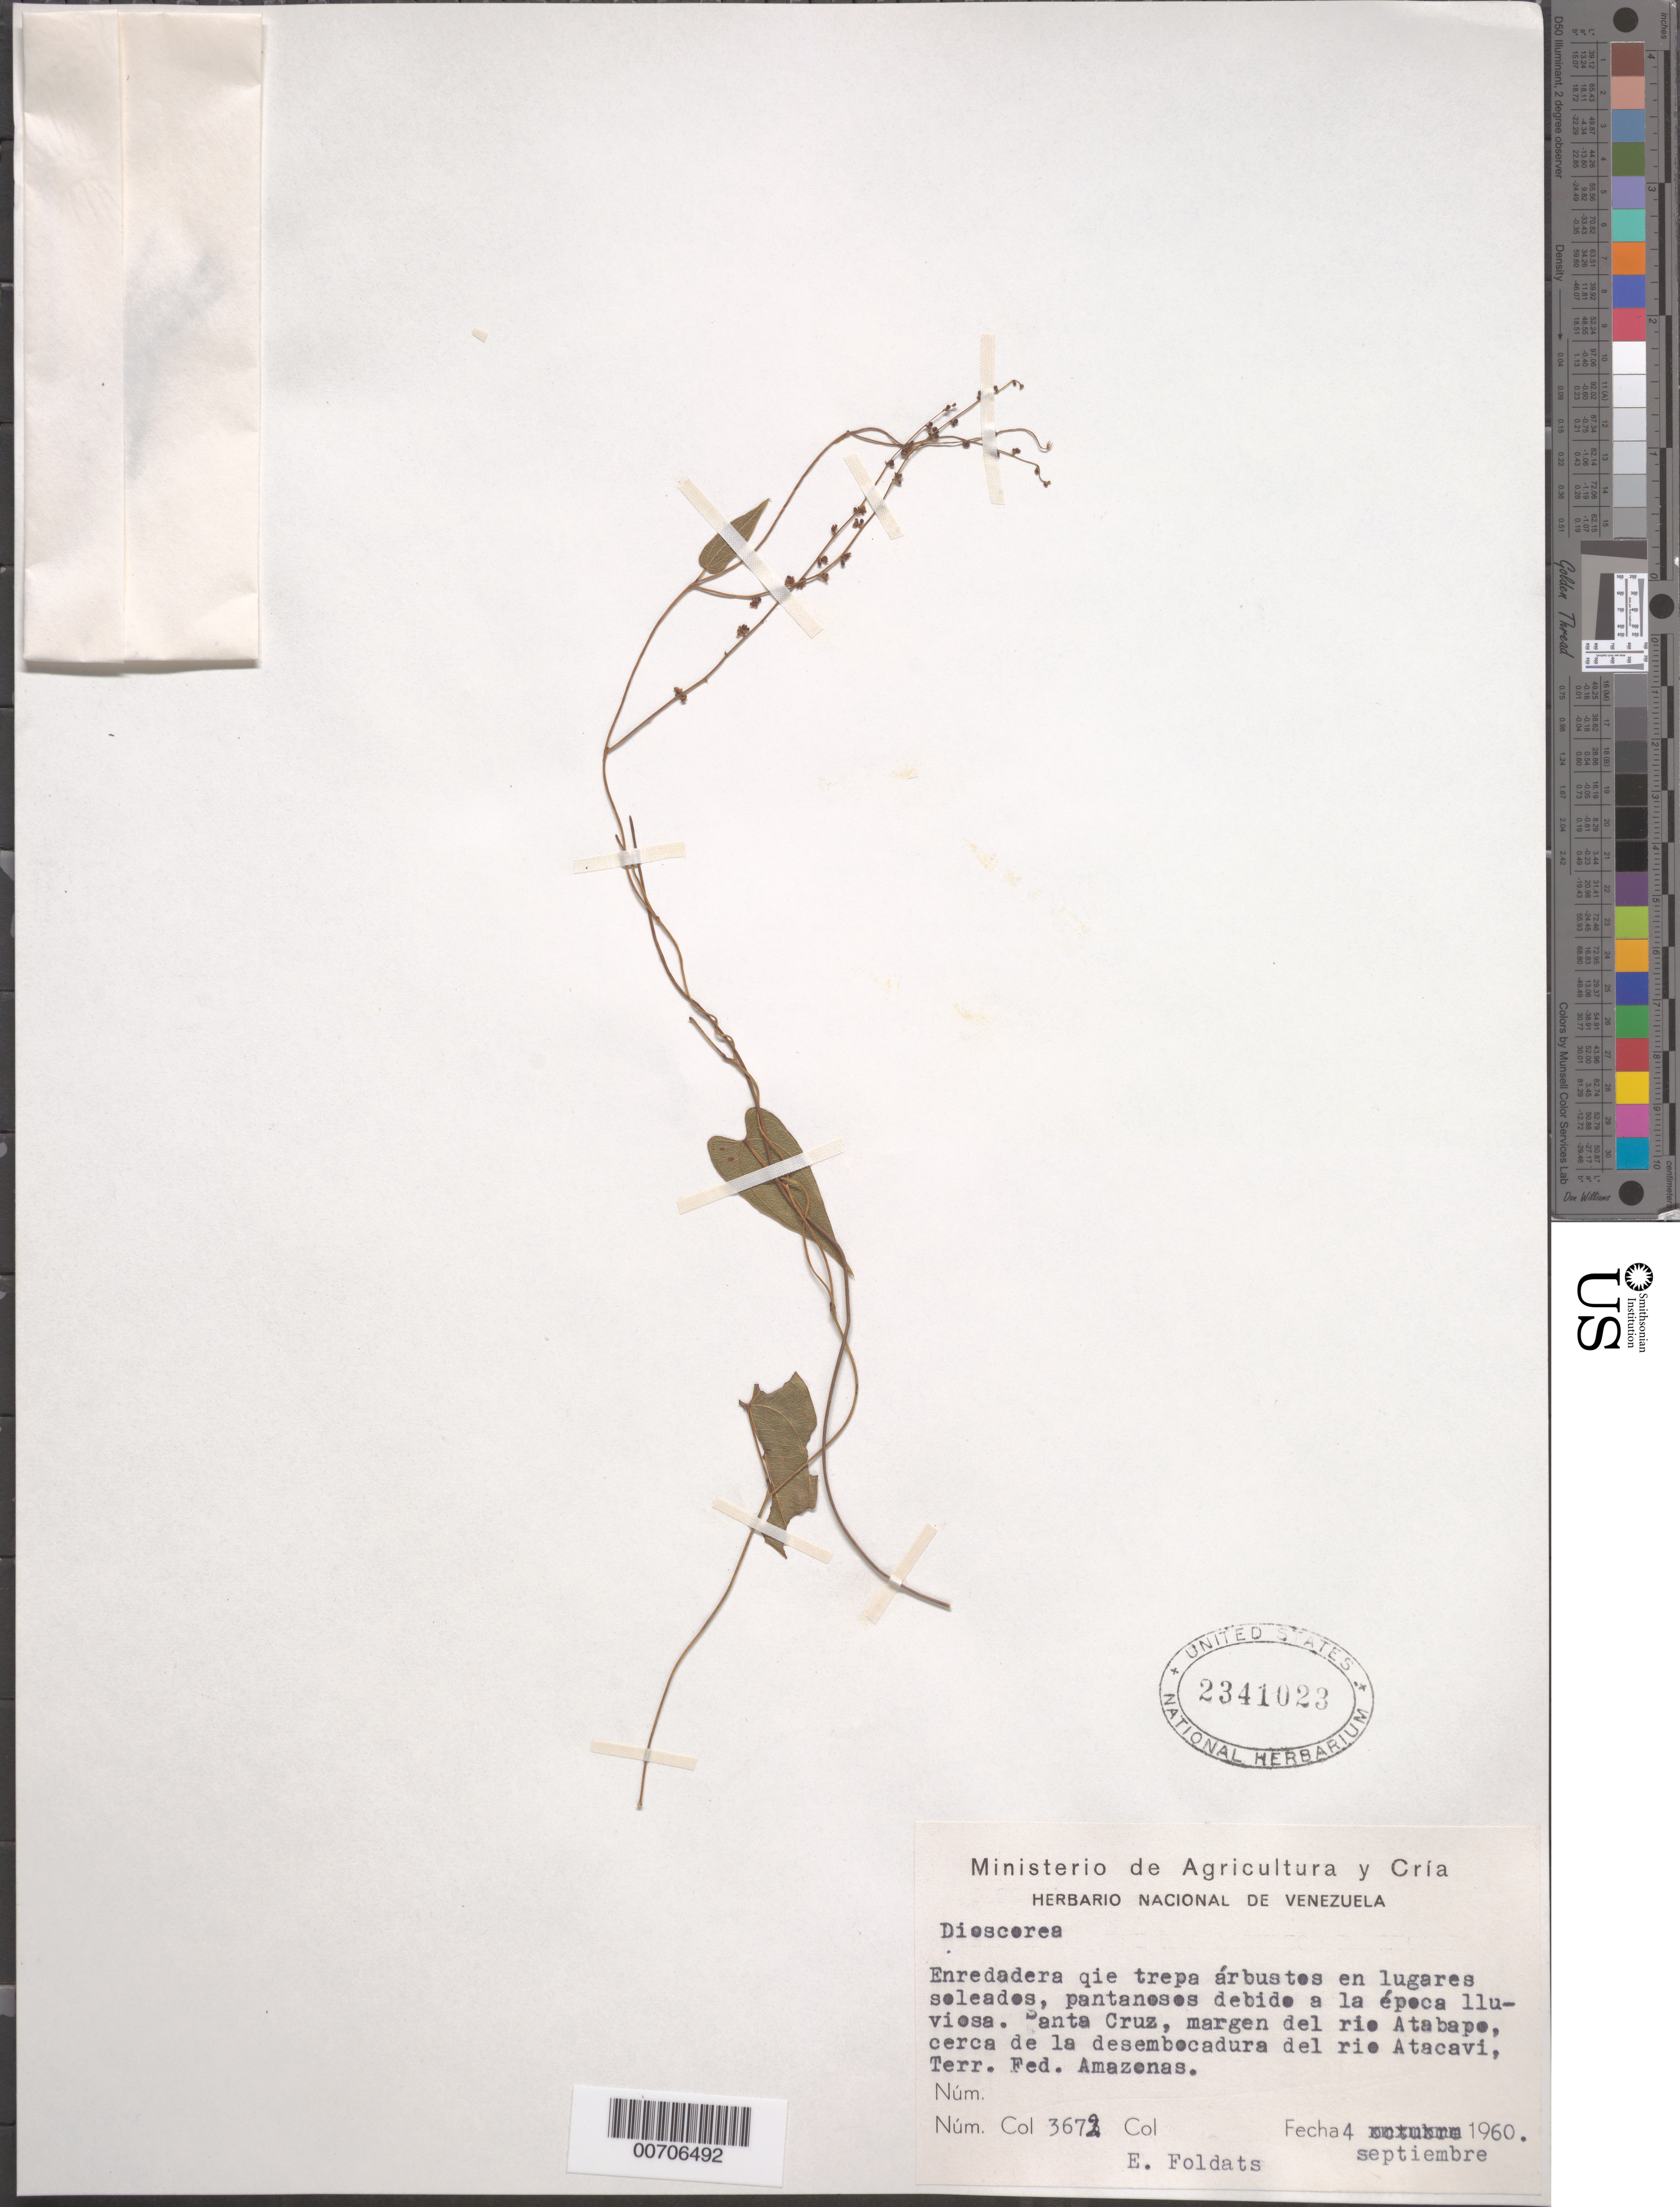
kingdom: Plantae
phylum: Tracheophyta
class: Liliopsida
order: Dioscoreales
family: Dioscoreaceae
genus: Dioscorea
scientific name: Dioscorea sp.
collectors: E. Foldats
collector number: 3672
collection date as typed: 4-Sep-60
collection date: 1960-09-04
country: Venezuela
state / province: Amazonas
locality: Santa Cruz, Río Atabapo, near Río Atacavi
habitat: Arbustos en lugares soleados, pantanosos debide a la epaca lluviosa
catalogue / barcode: US 2341023